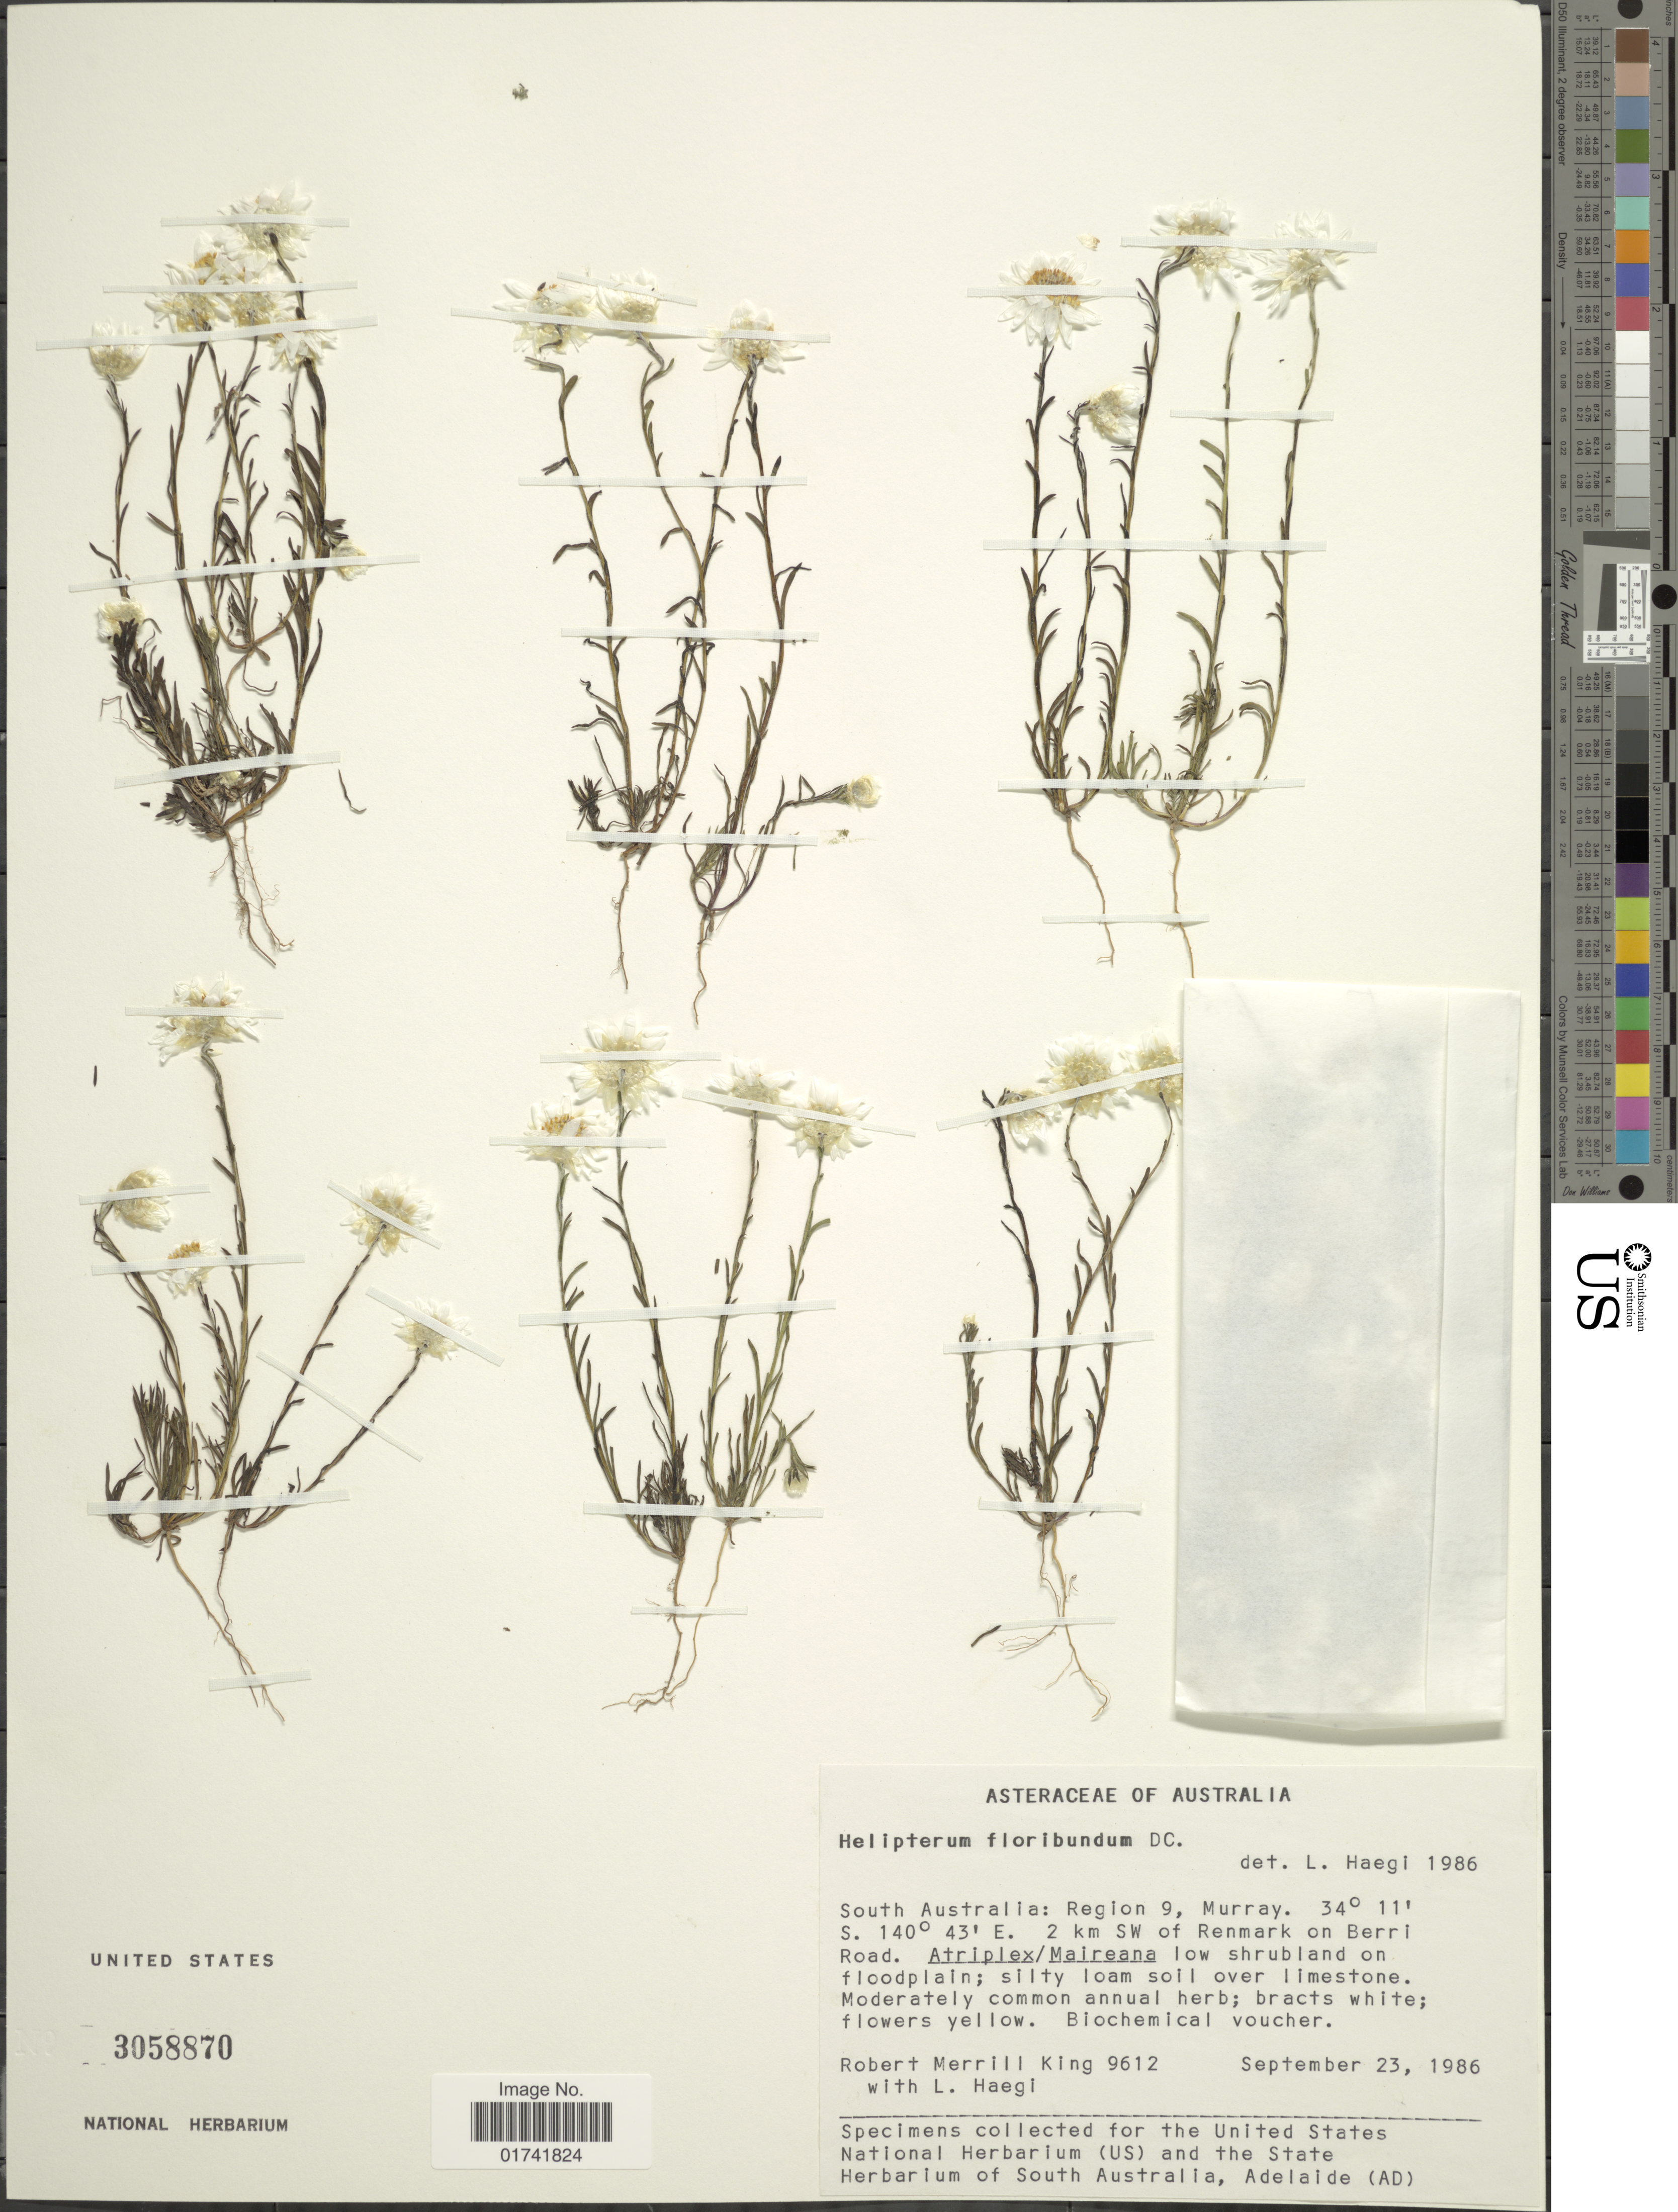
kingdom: Plantae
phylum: Tracheophyta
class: Magnoliopsida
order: Asterales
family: Asteraceae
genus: Rhodanthe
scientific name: Rhodanthe floribunda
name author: (A. Cunn. ex DC.) Paul G. Wilson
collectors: R. M. King & L. Haegi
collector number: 9612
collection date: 1986-09-23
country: Australia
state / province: South Australia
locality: Region 9, Murray, 2 km SW of Renmark on Berri Road.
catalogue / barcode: US 3058870